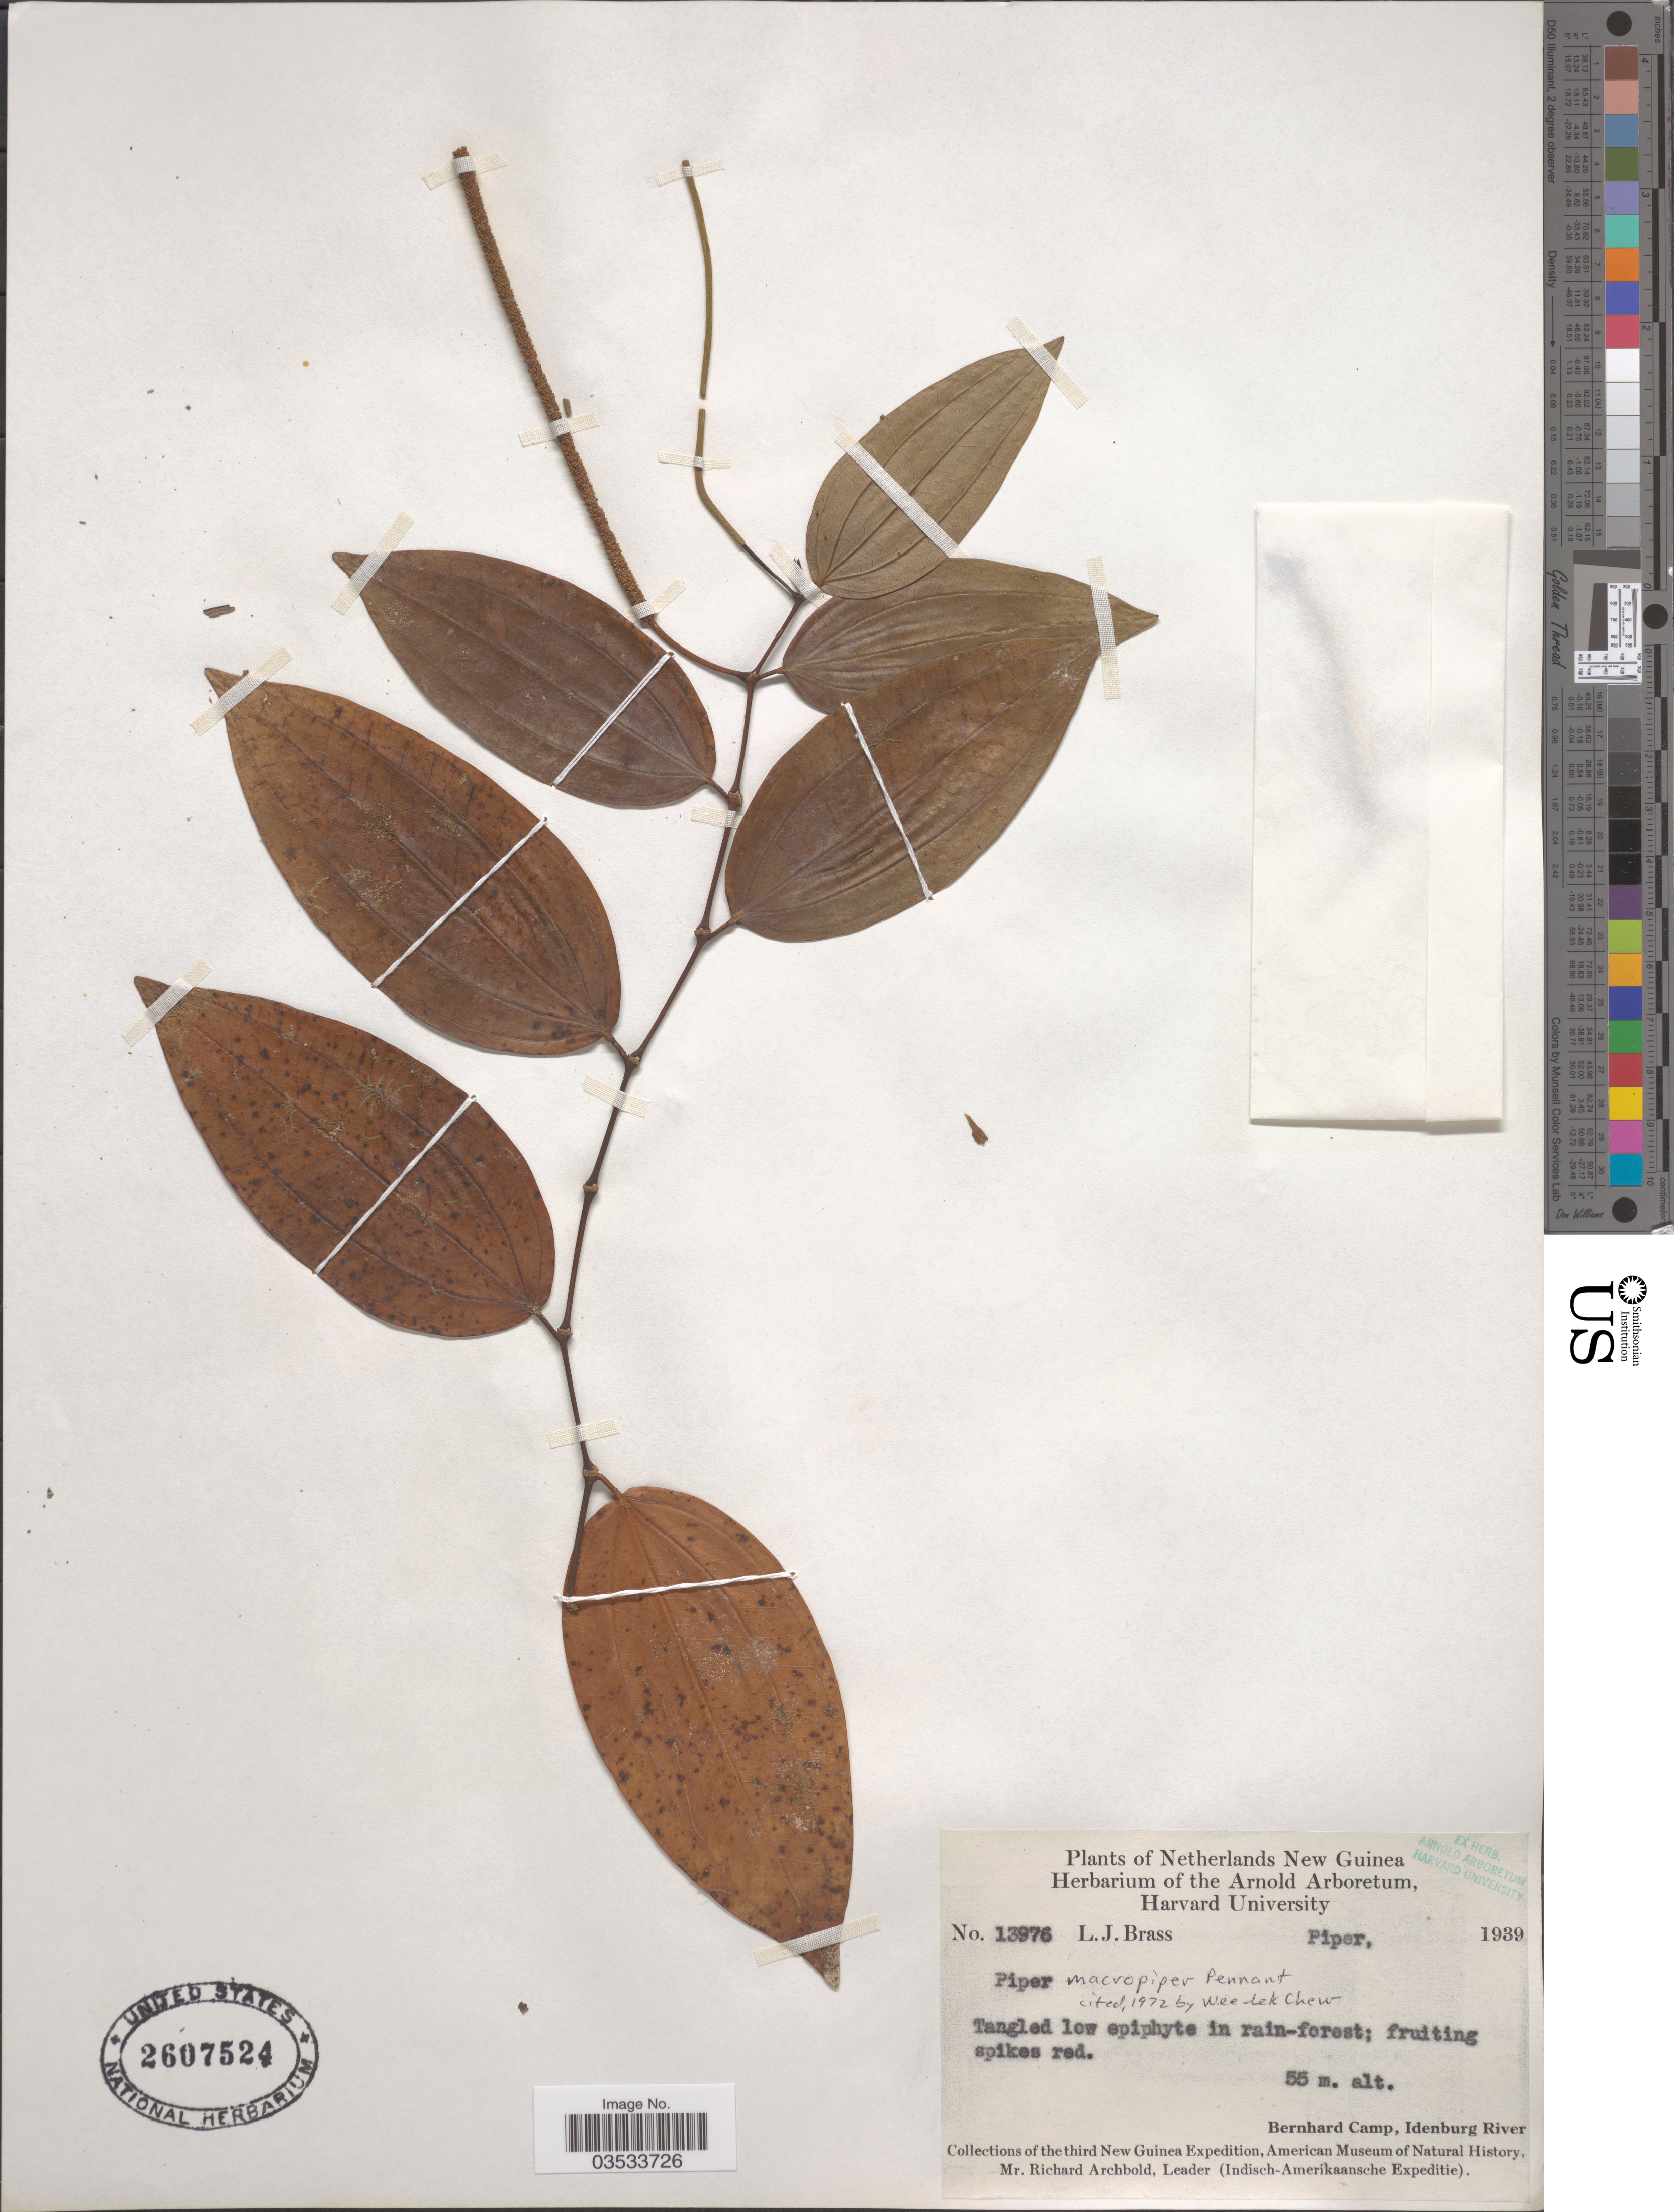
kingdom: Plantae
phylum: Tracheophyta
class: Magnoliopsida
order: Piperales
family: Piperaceae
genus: Piper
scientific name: Piper macropiper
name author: Pennant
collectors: L. J. Brass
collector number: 13976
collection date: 1939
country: Indonesia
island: New Guinea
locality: Netherlands New Guinea. Bernhard Camp, Idenburg River.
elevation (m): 55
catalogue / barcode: US 2607524